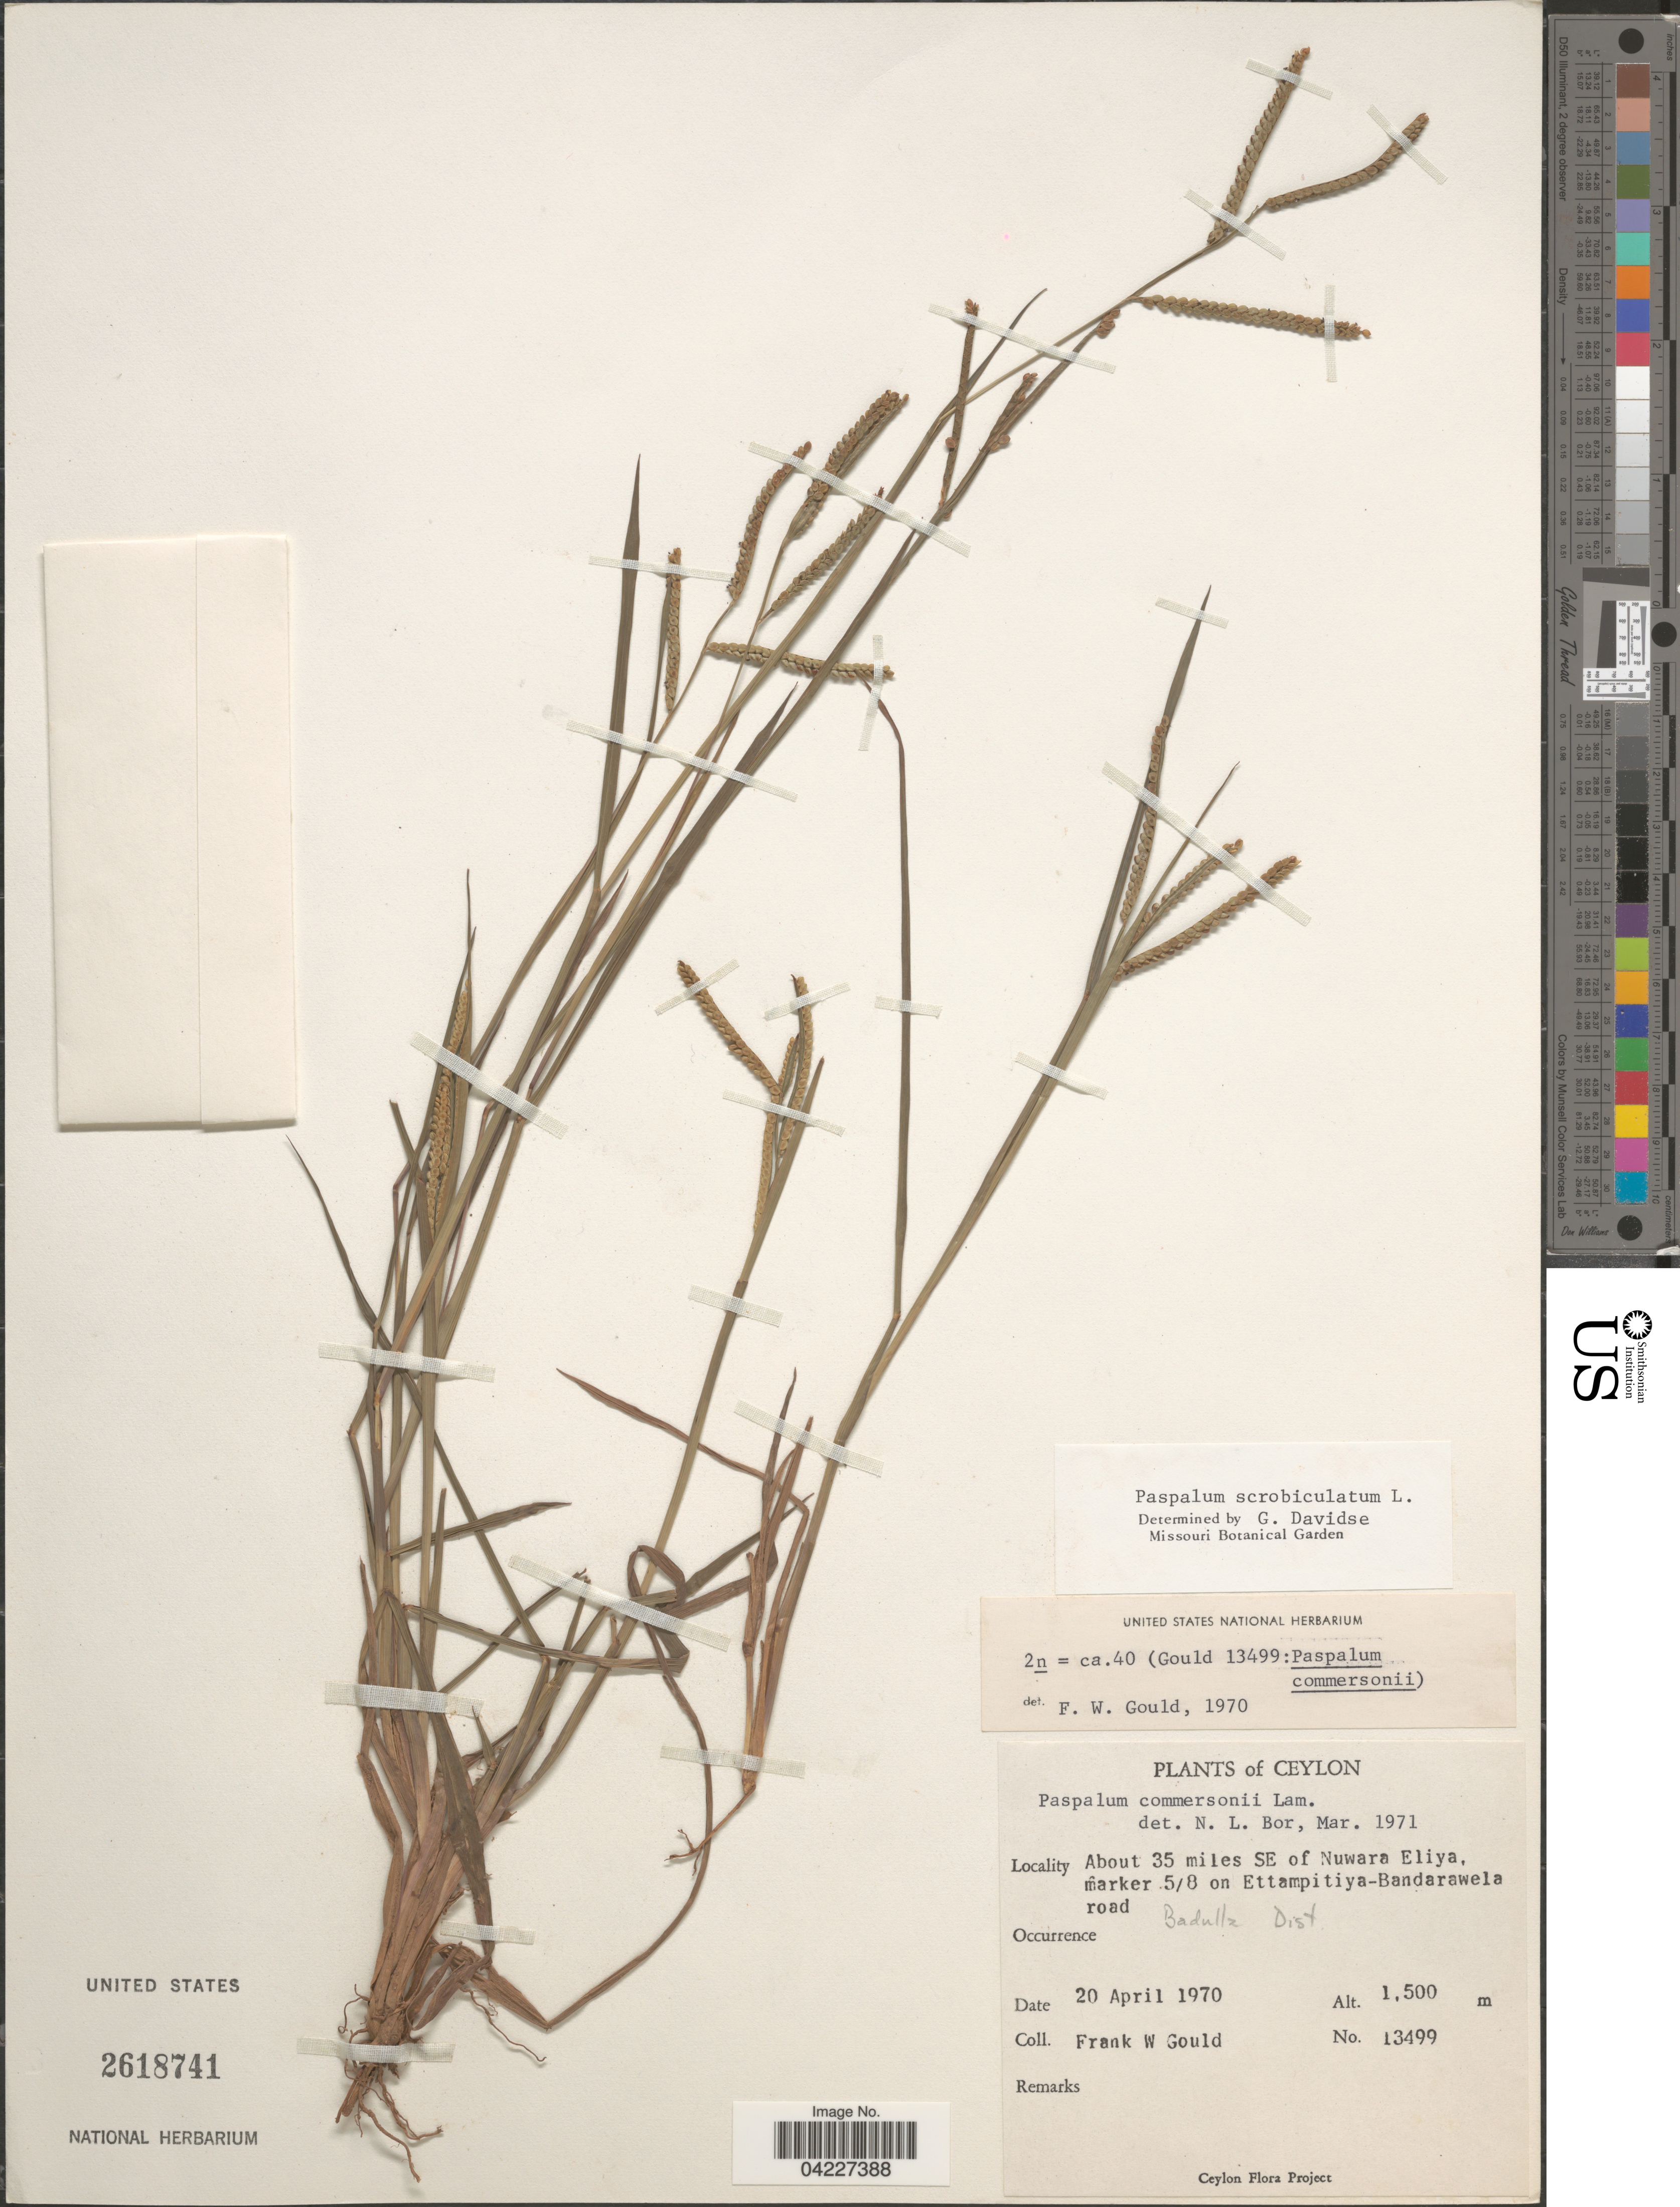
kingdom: Plantae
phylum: Tracheophyta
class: Liliopsida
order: Poales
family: Poaceae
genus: Paspalum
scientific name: Paspalum scrobiculatum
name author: L.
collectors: F. W. Gould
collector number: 13499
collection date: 1970-04-20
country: Sri Lanka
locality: Ceylon. About 35 miles SE of Nuwara Eliya, marker 5/8 on Ettampitiya-Bandarawela road. Badullz Dist.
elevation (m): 1500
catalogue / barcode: US 2618741